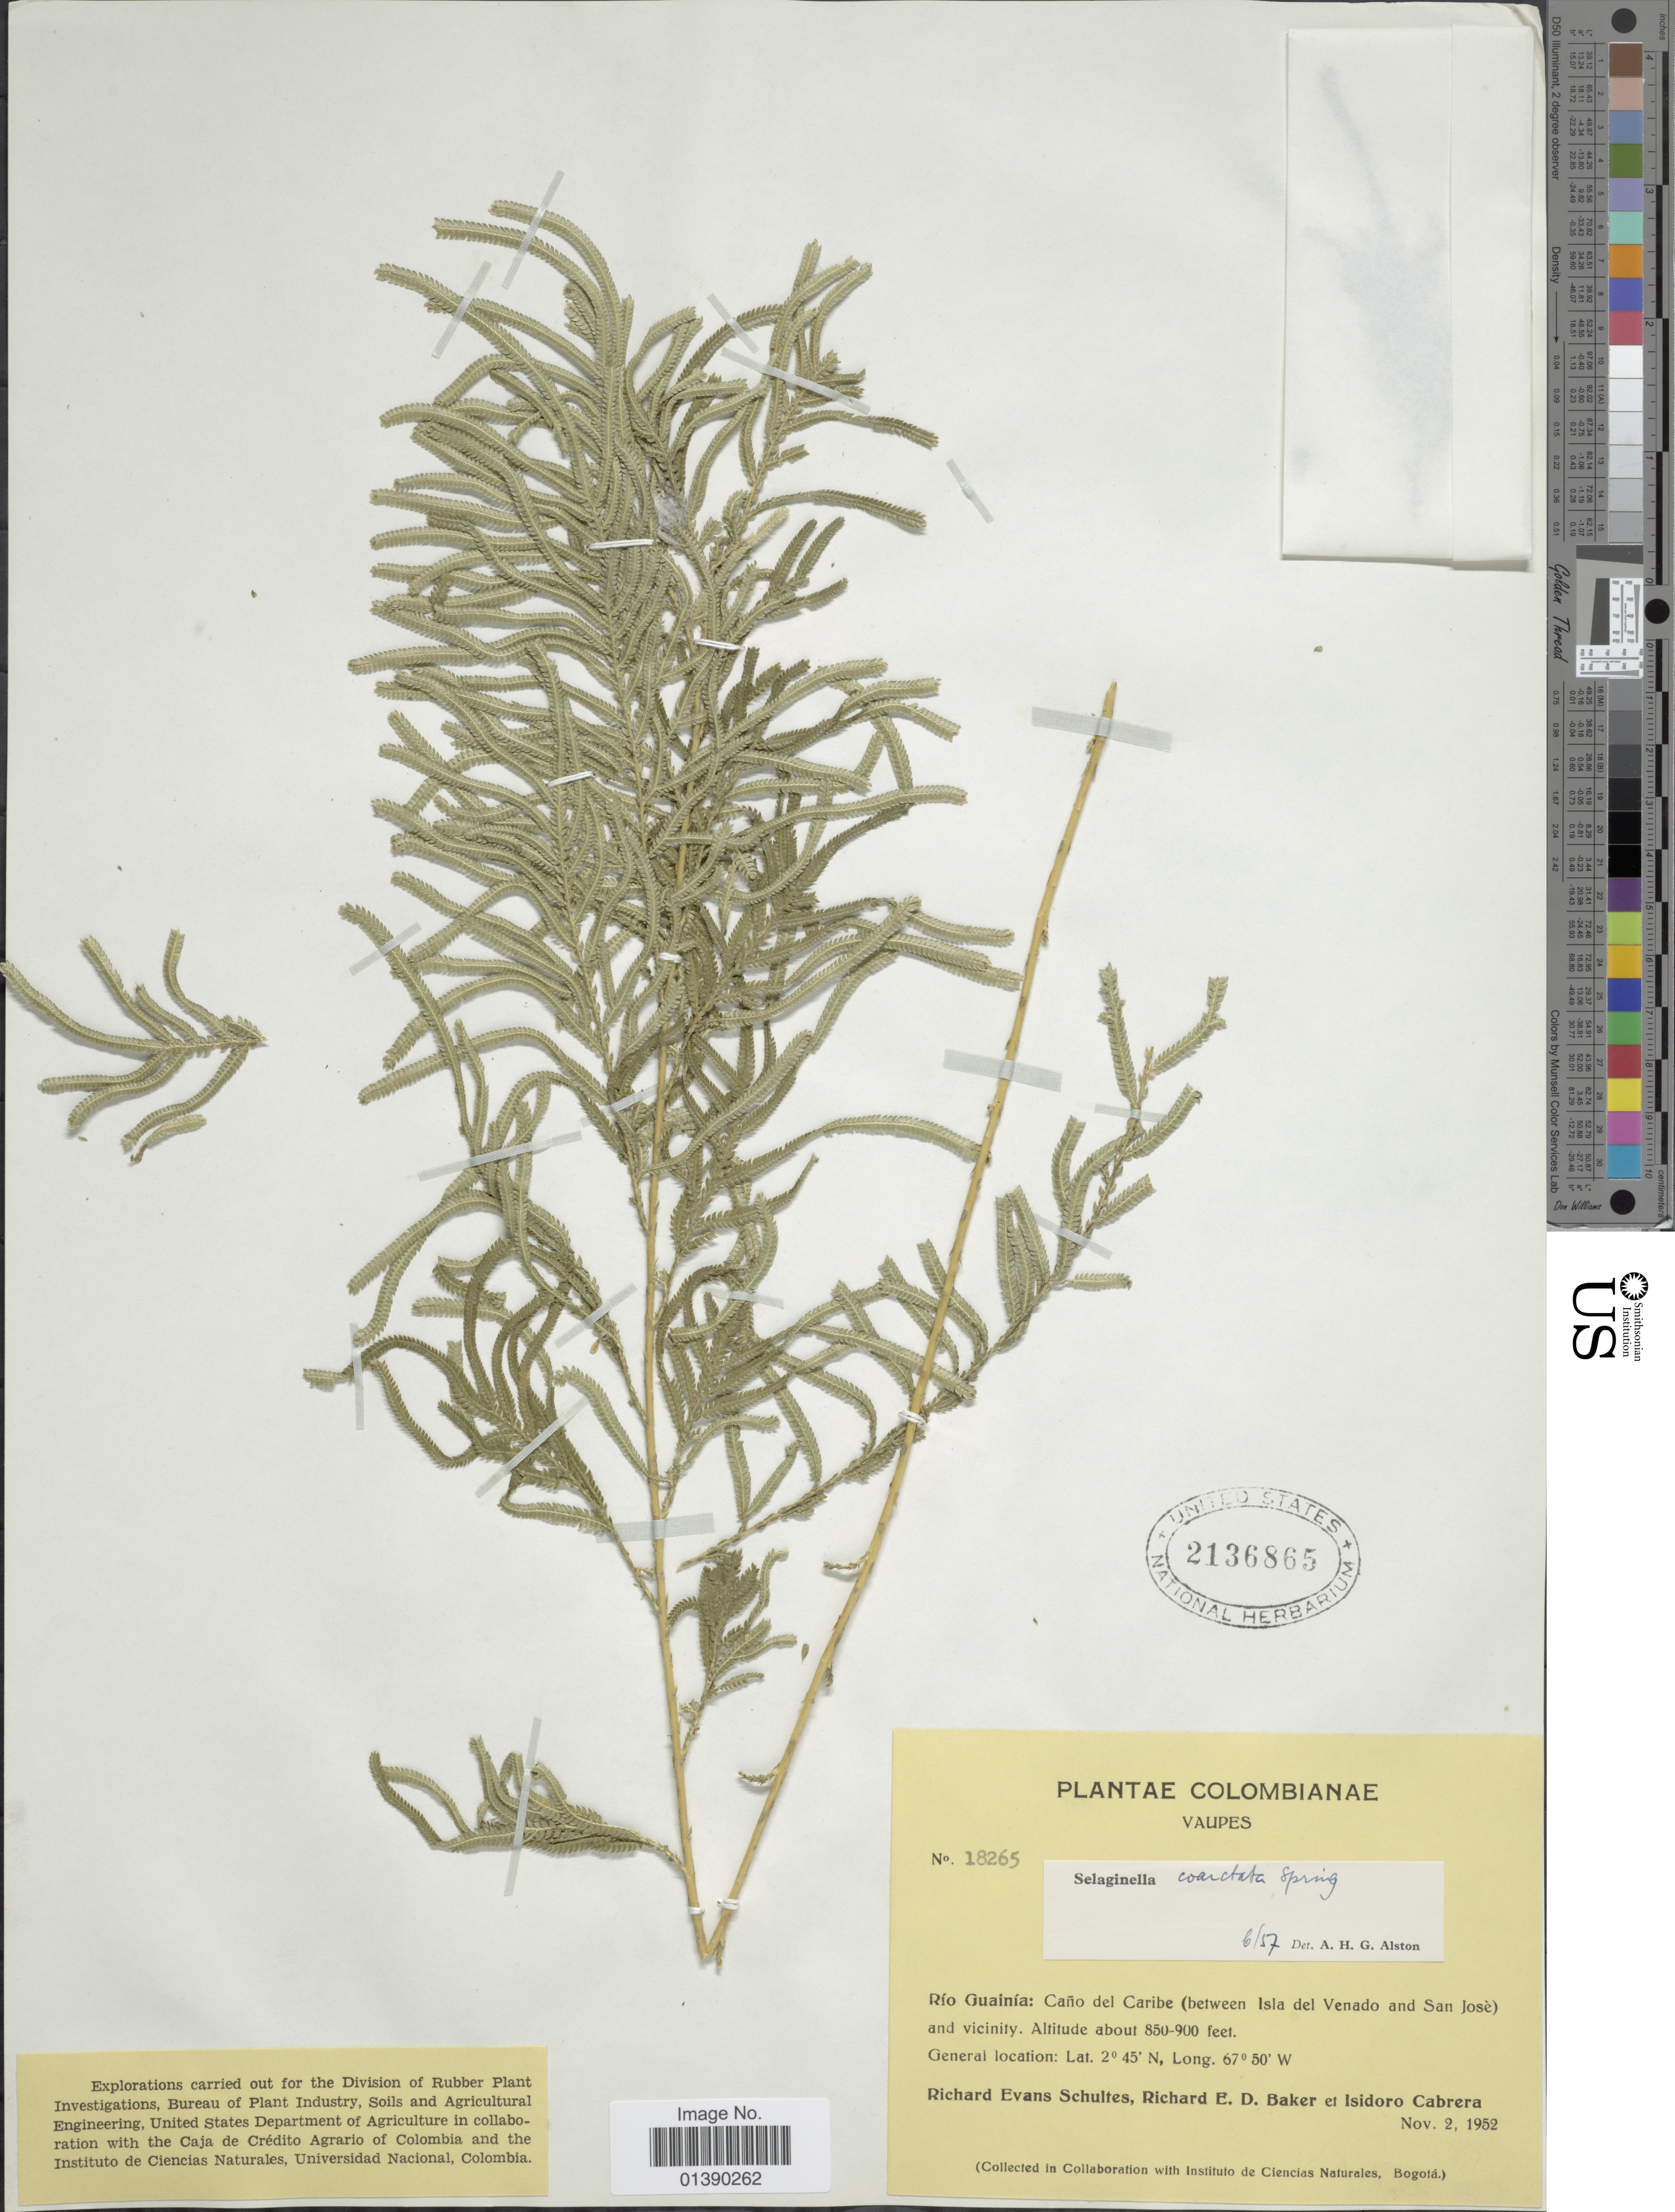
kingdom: Plantae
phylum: Tracheophyta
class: Lycopodiopsida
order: Selaginellales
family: Selaginellaceae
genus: Selaginella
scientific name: Selaginella coarctata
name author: Spring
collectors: R. E. Schultes, R. E. D. Baker & I. Cabrera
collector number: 18265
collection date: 1952-11-02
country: Colombia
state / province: Vaupés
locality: Río Guainía: Caño del Caribe (between Isla del Venado and San Josè) and vicinity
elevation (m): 259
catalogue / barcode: US 2136865